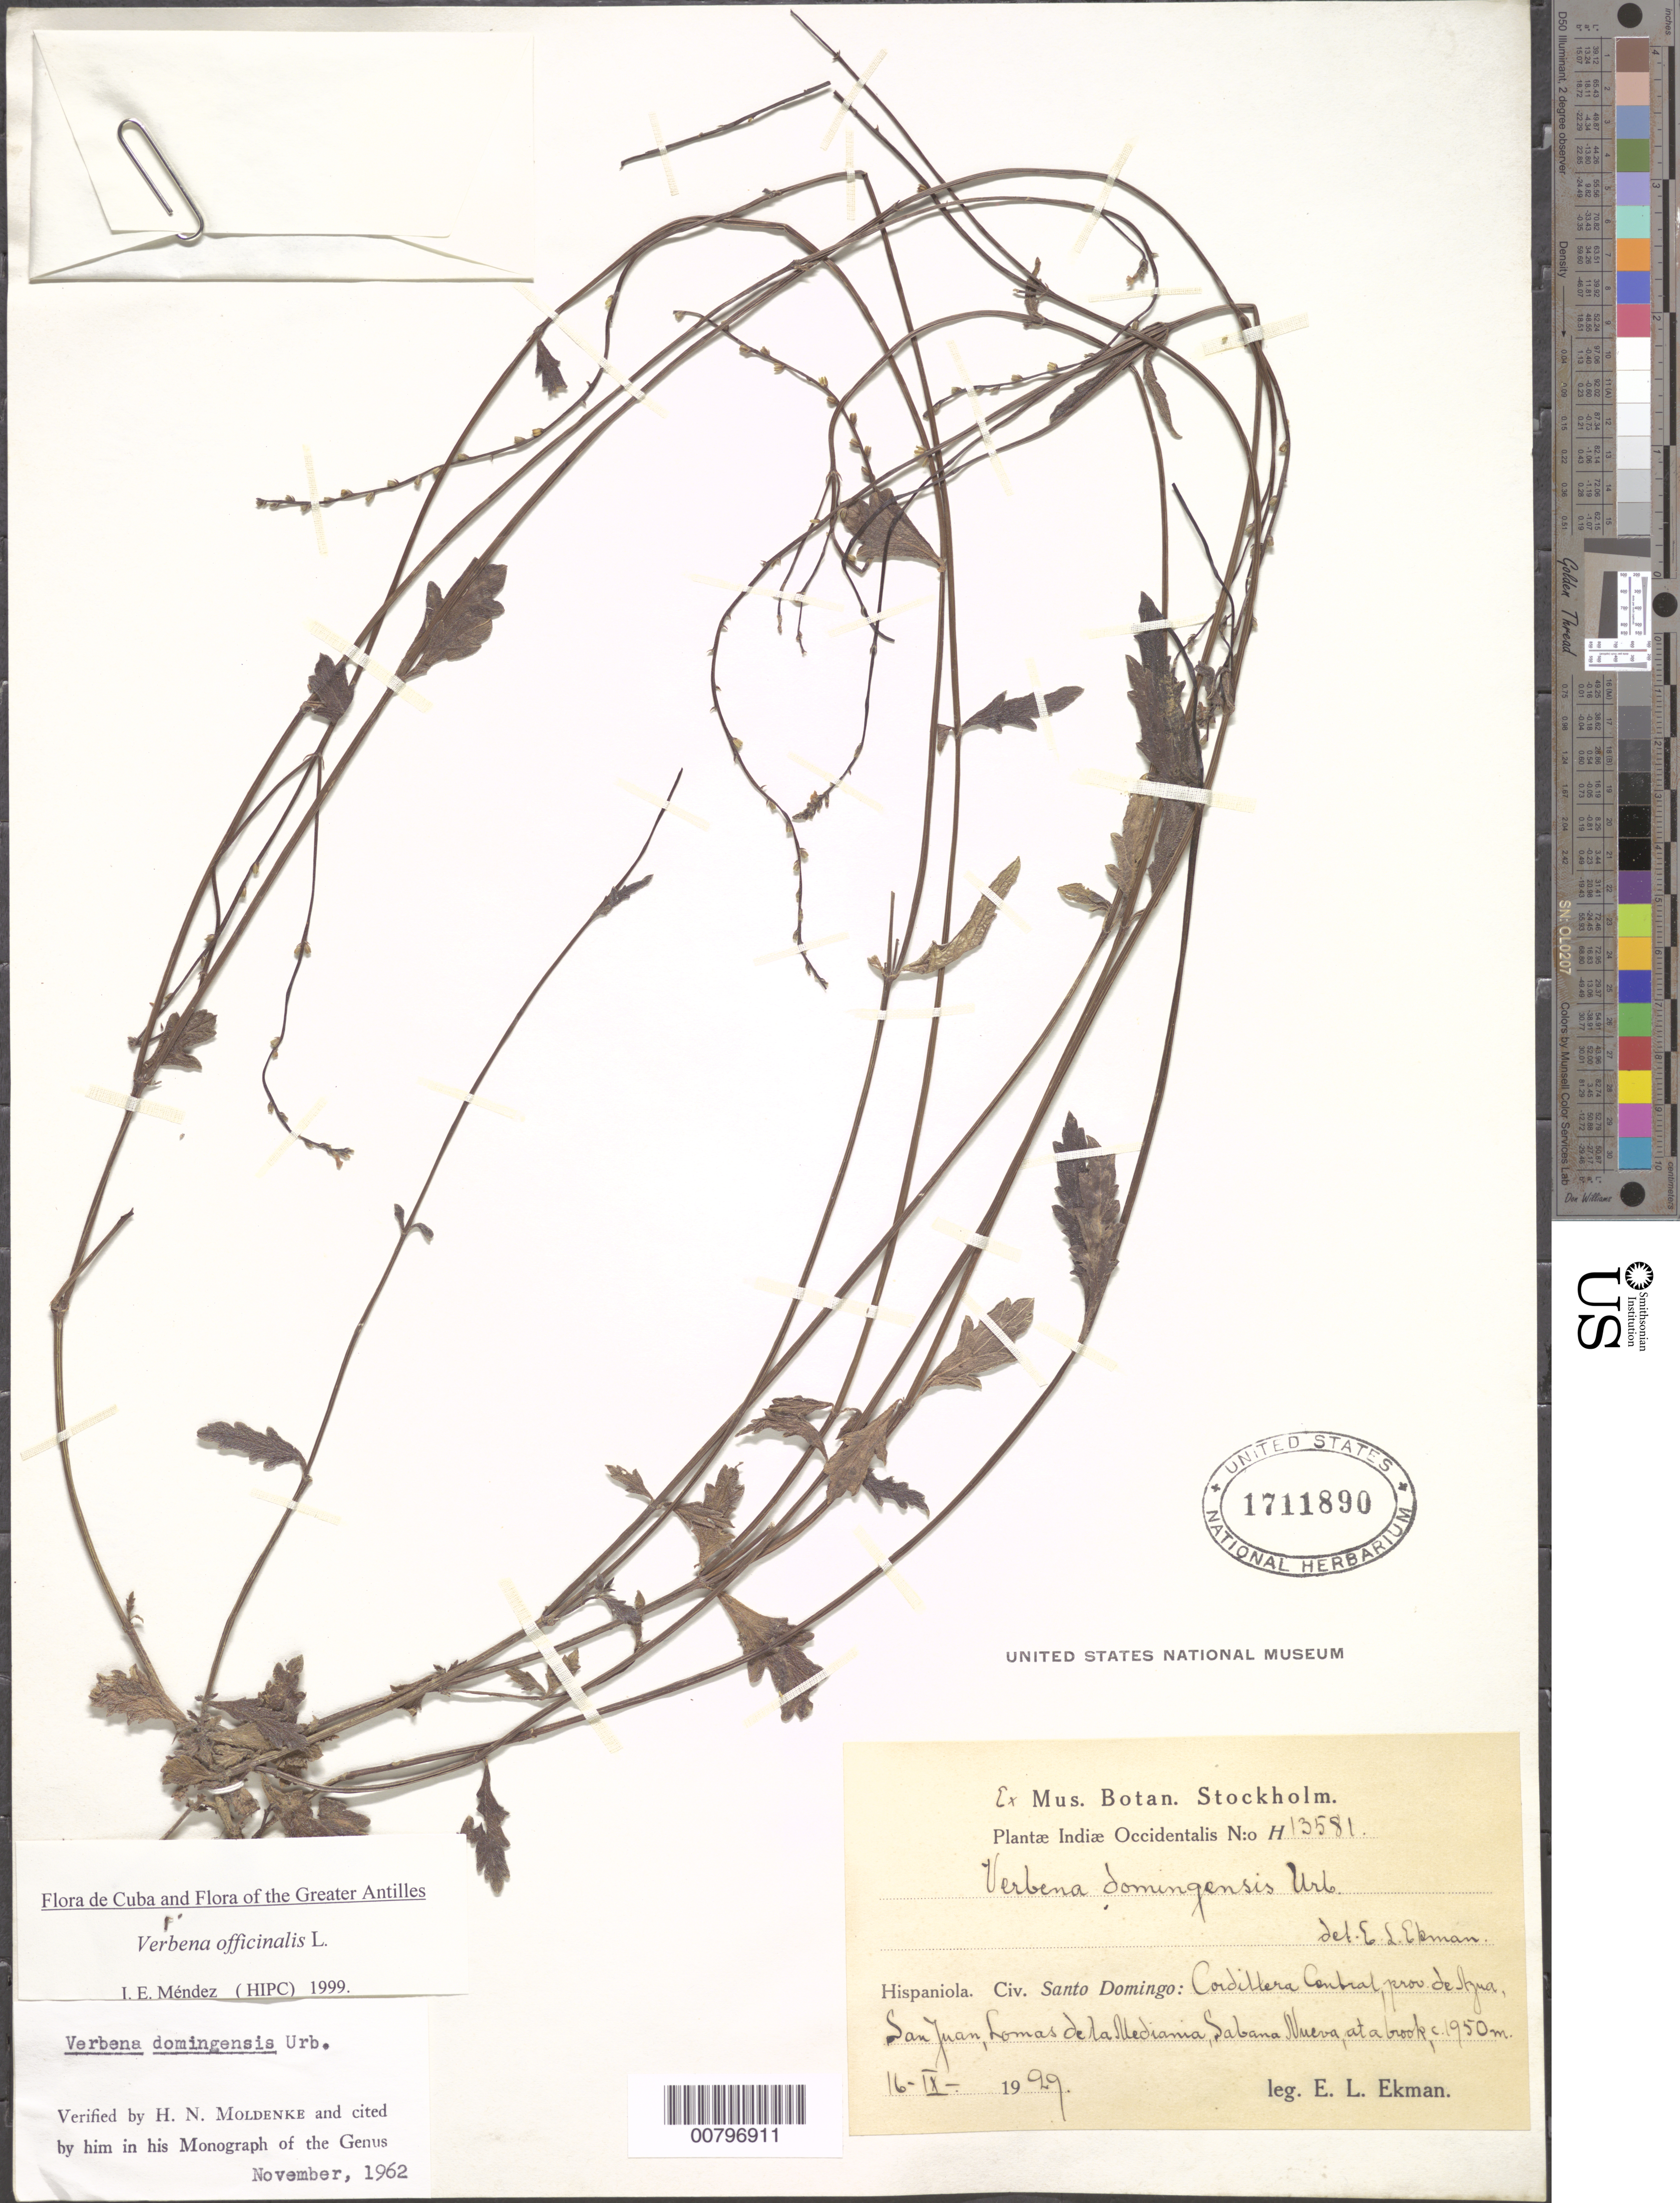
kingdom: Plantae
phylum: Tracheophyta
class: Magnoliopsida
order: Lamiales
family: Verbenaceae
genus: Verbena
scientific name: Verbena officinalis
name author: L.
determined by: Méndez, Isidro E., (HIPC)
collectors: E. L. Ekman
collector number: H 13581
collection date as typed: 16 Sep 1929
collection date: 1929-09-16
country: Dominican Republic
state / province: San Juan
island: Hispaniola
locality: Cordillera Central, Lomas de la Mediania, Sabana Nueva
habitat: Brook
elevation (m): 1950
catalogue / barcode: US 1711890